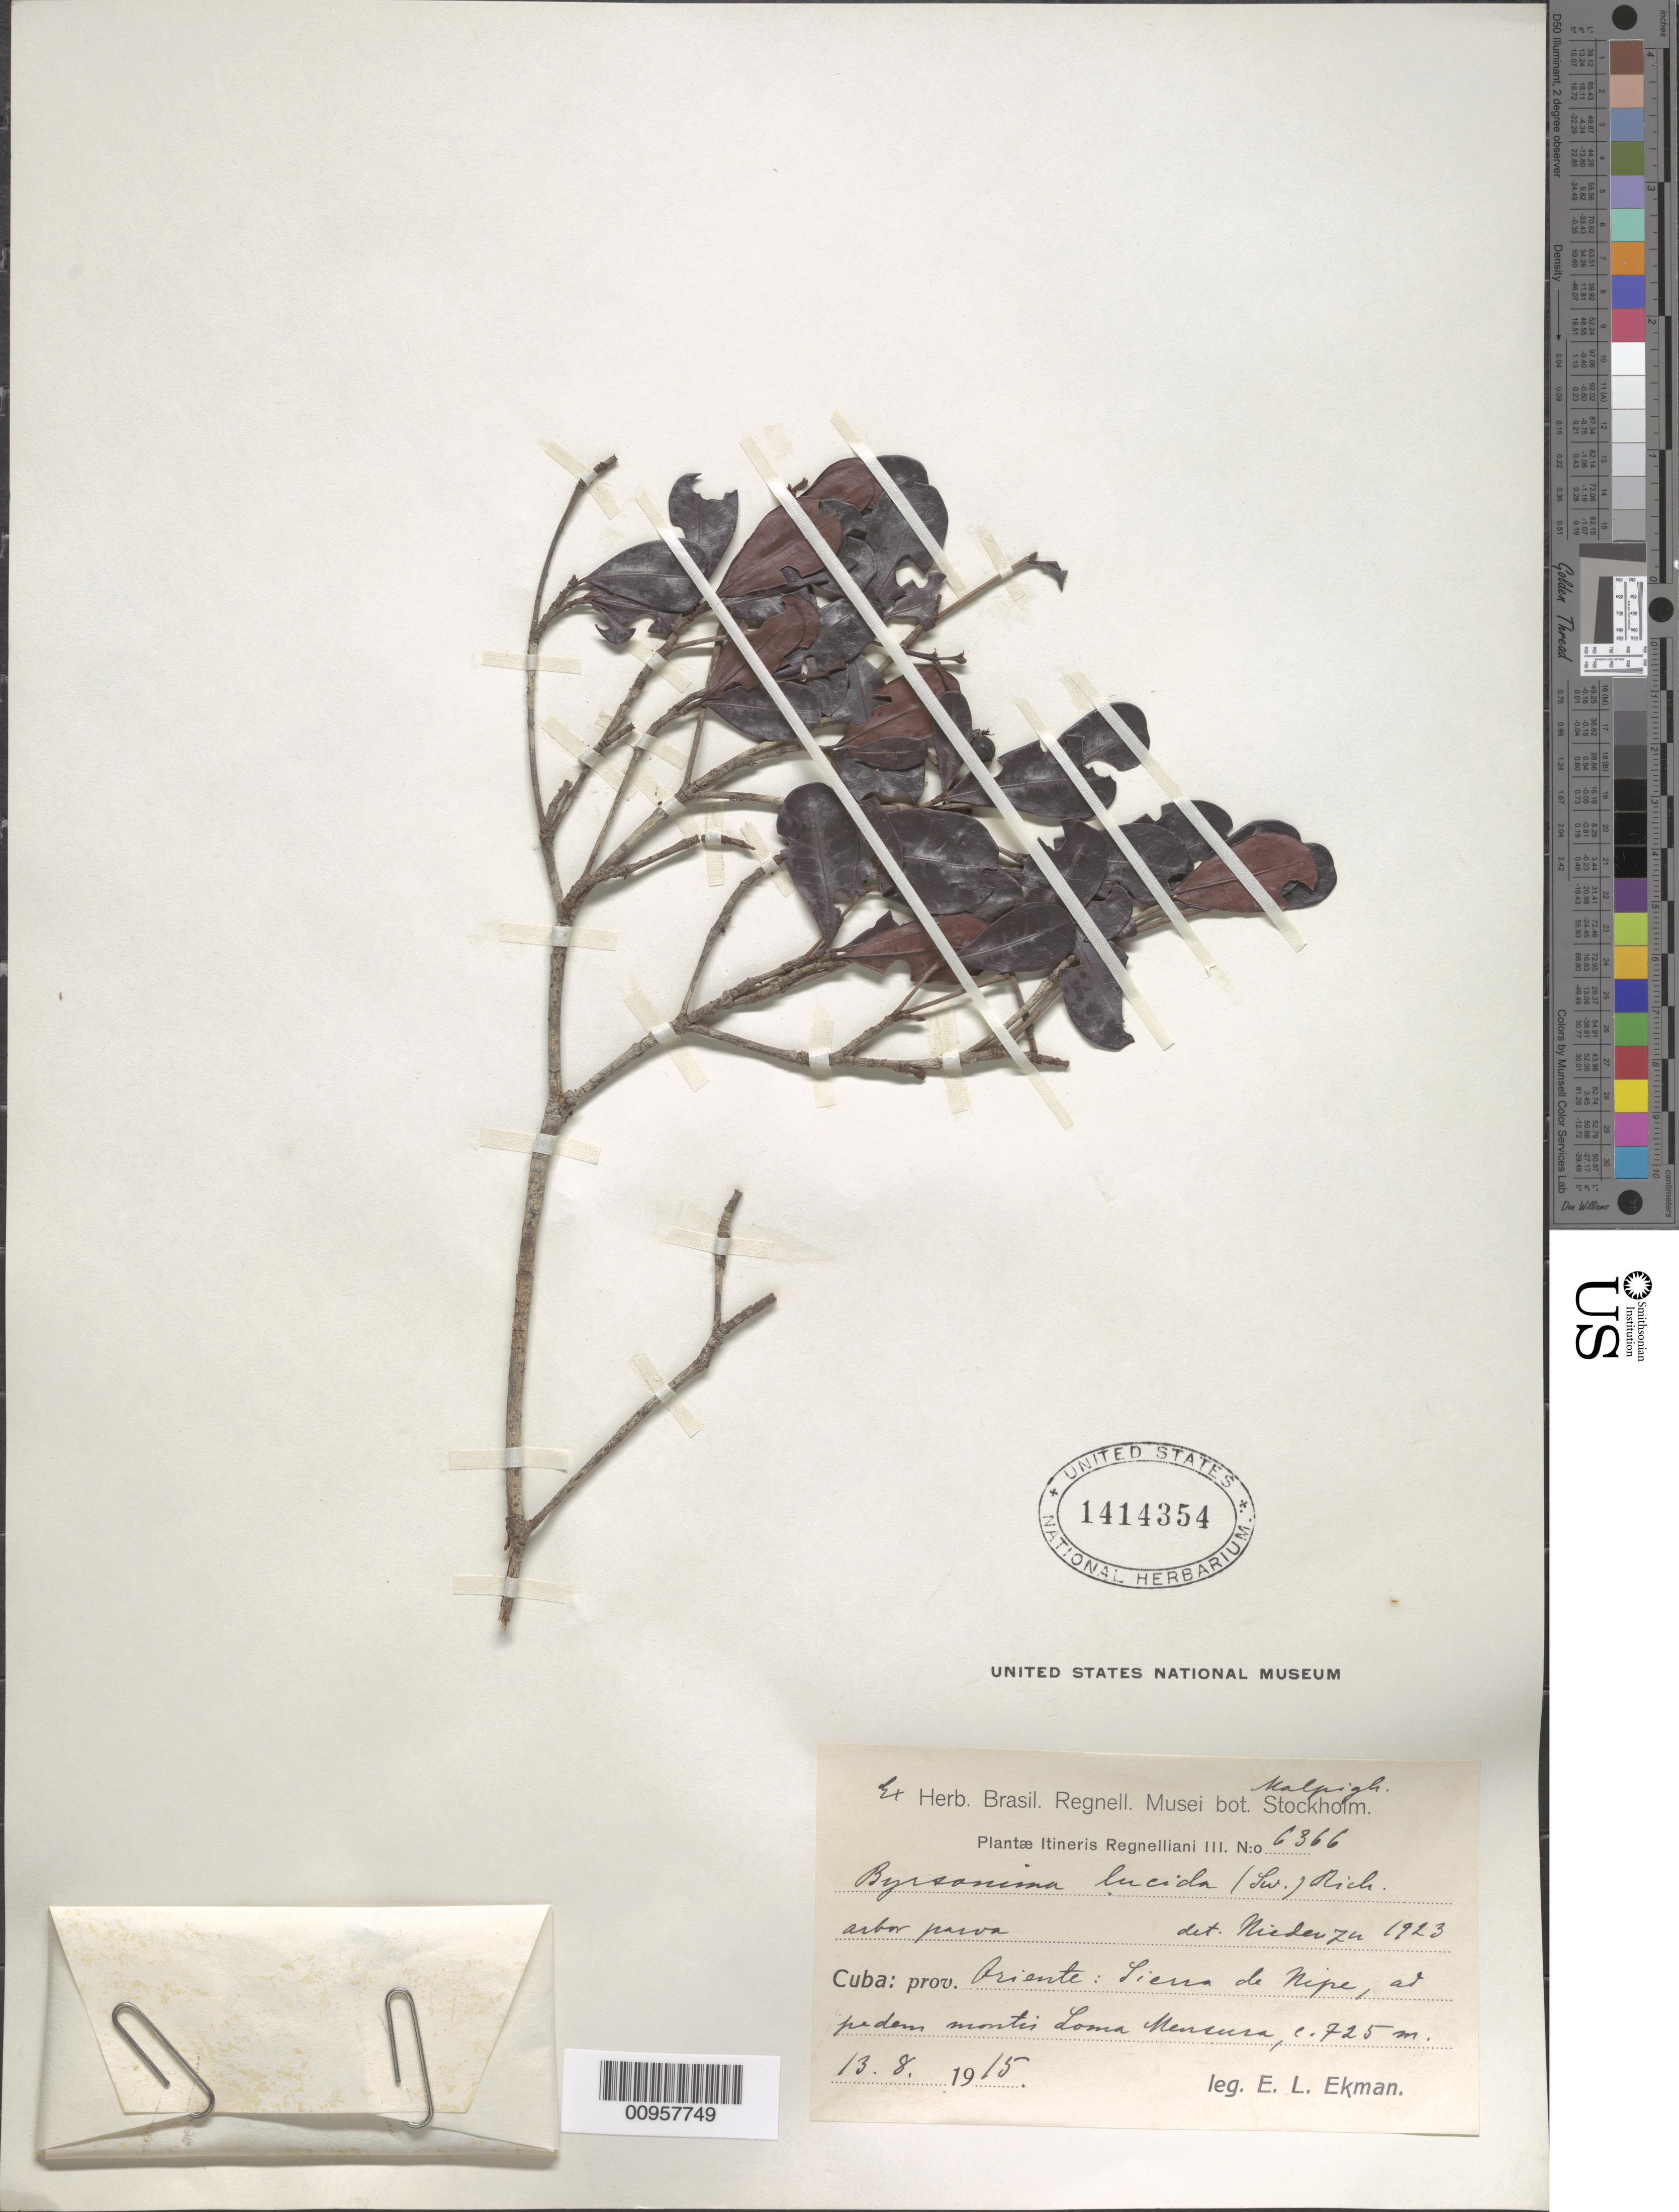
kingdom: Plantae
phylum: Tracheophyta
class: Magnoliopsida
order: Malpighiales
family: Malpighiaceae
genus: Byrsonima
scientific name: Byrsonima lucida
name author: (Mill.) DC.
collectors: E. L. Ekman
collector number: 6366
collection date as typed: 13 Aug 1915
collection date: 1915-08-13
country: Cuba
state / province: Holguín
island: Cuba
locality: Sierra de Nipe, ad Loma Mancura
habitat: "ad pedem montis"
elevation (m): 725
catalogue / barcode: US 1414354